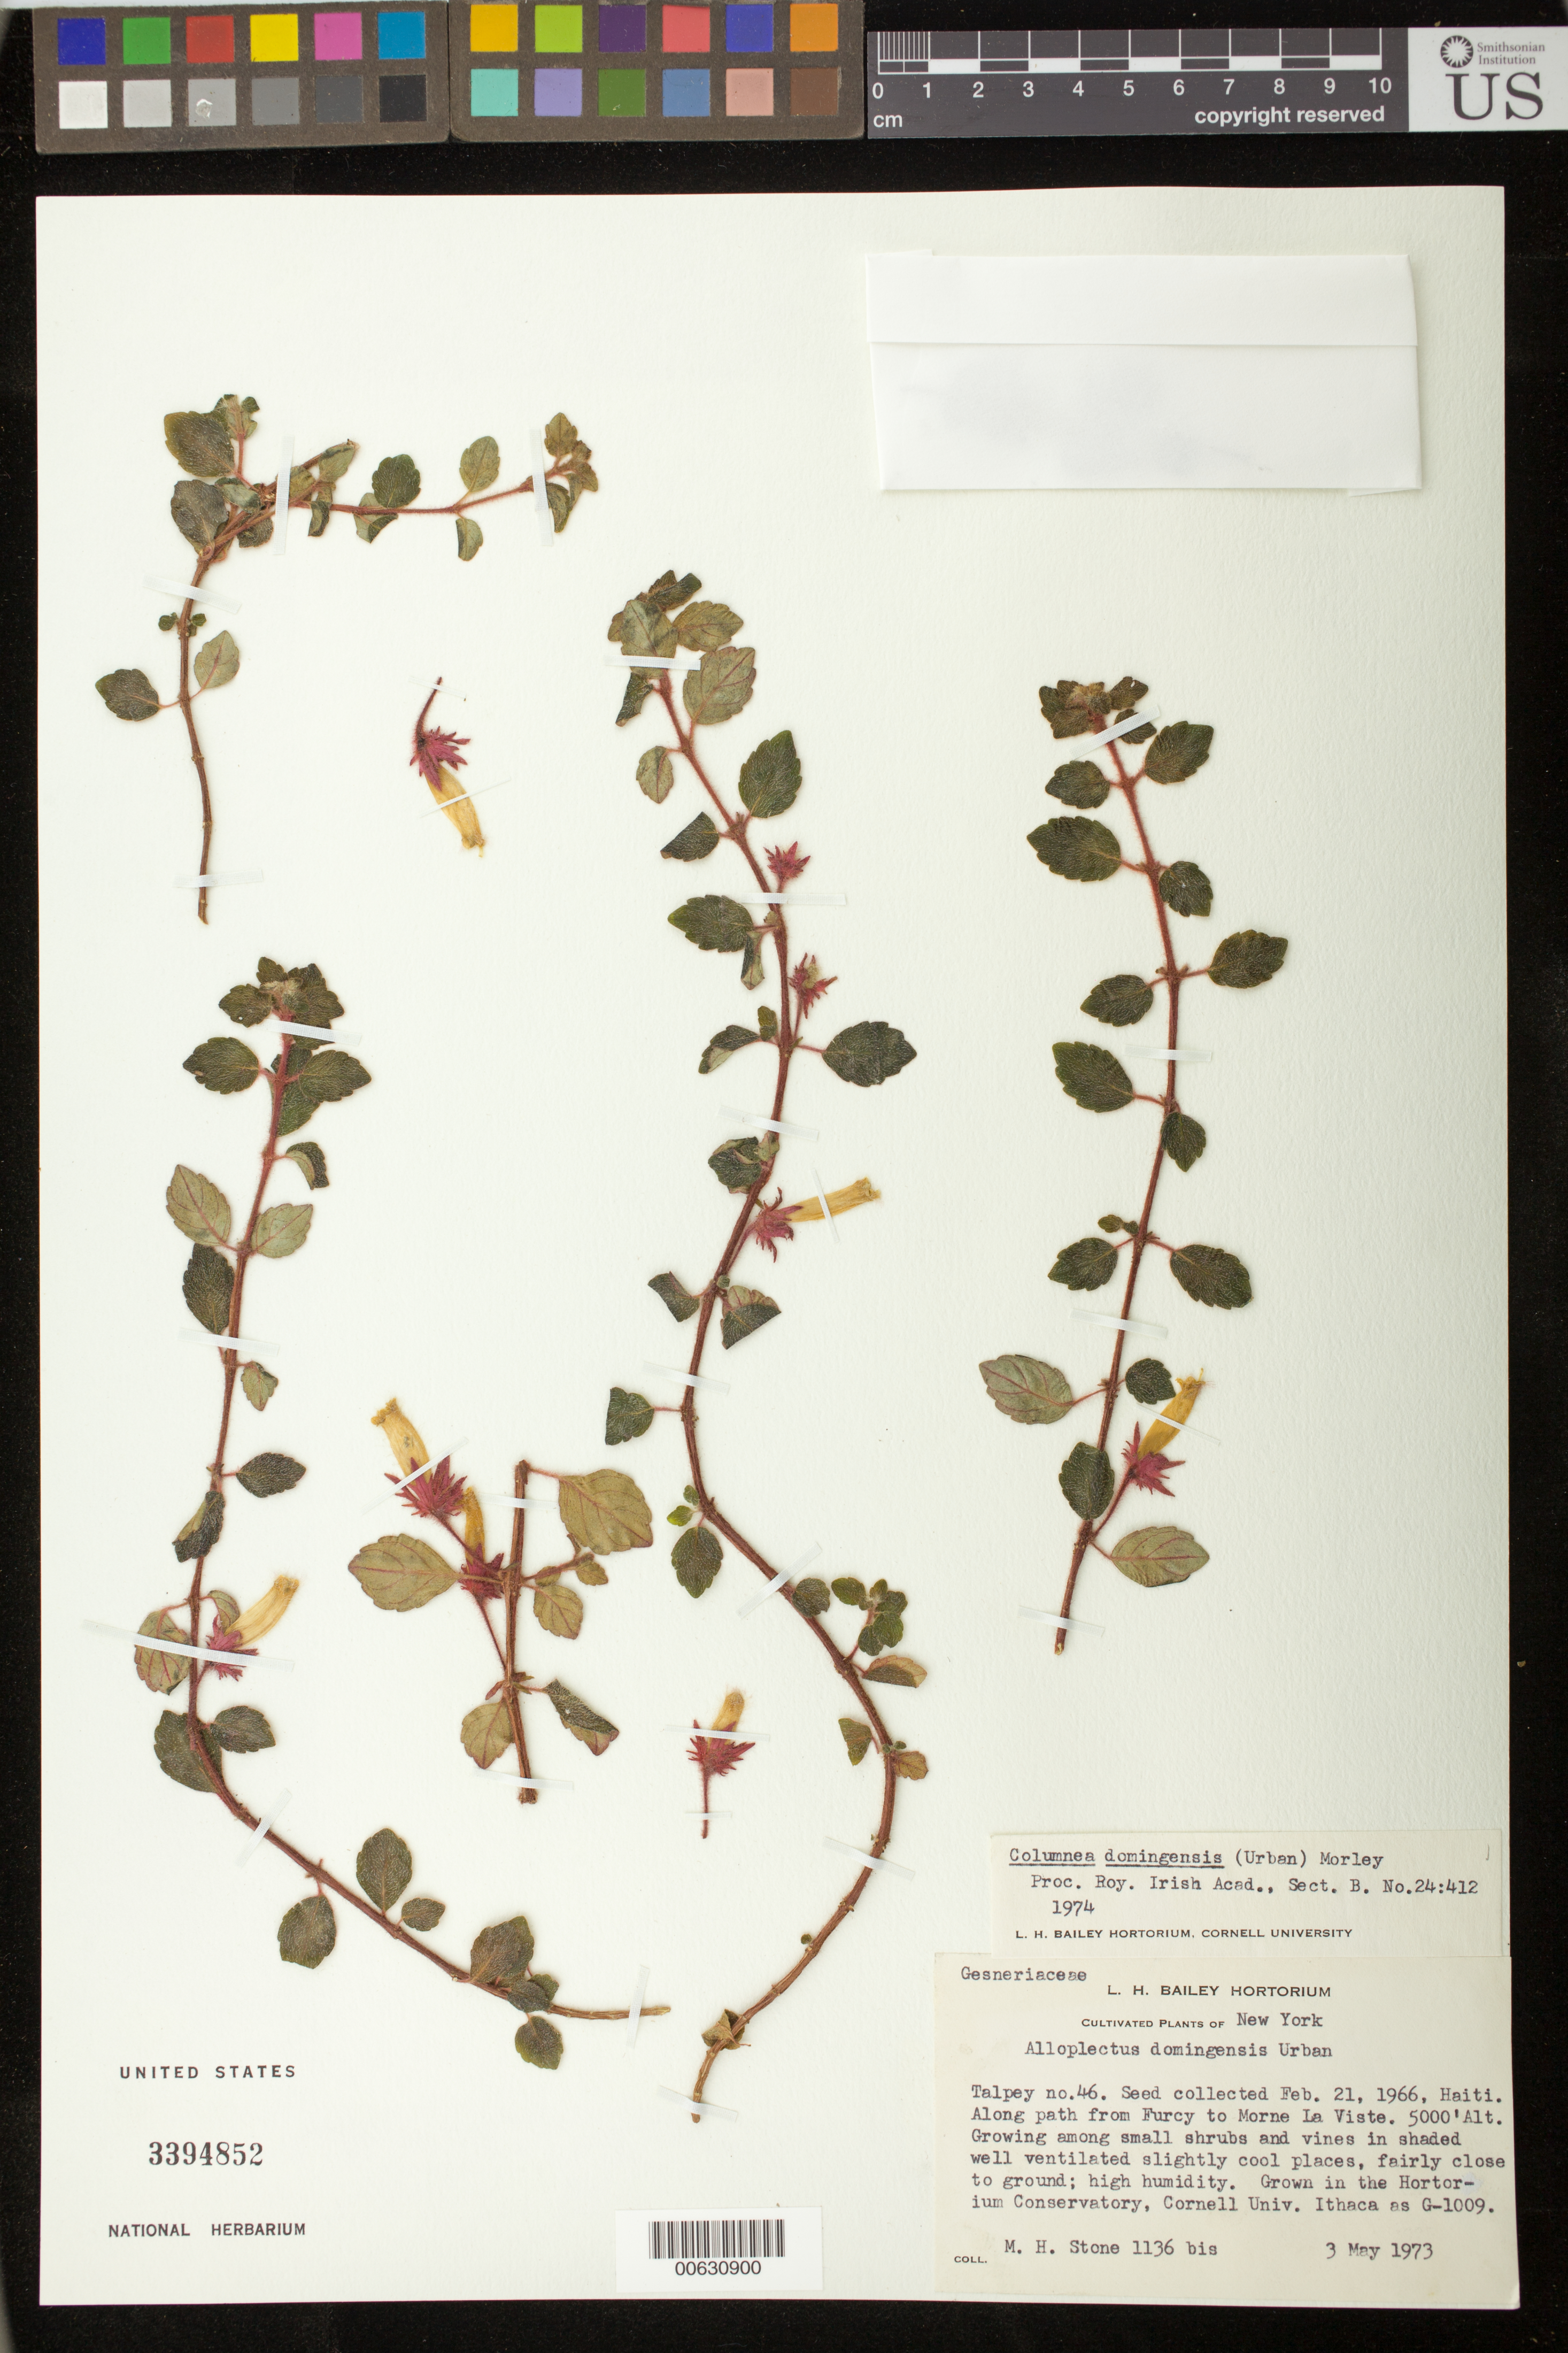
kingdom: Plantae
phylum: Tracheophyta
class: Magnoliopsida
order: Lamiales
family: Gesneriaceae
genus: Columnea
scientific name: Columnea domingensis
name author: (Urb.) B.D. Morley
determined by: Skog, Laurence E.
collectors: M. Stone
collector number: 1136 bis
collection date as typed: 03 May 1973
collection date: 1973-05-03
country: Haiti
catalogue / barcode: US 3394852